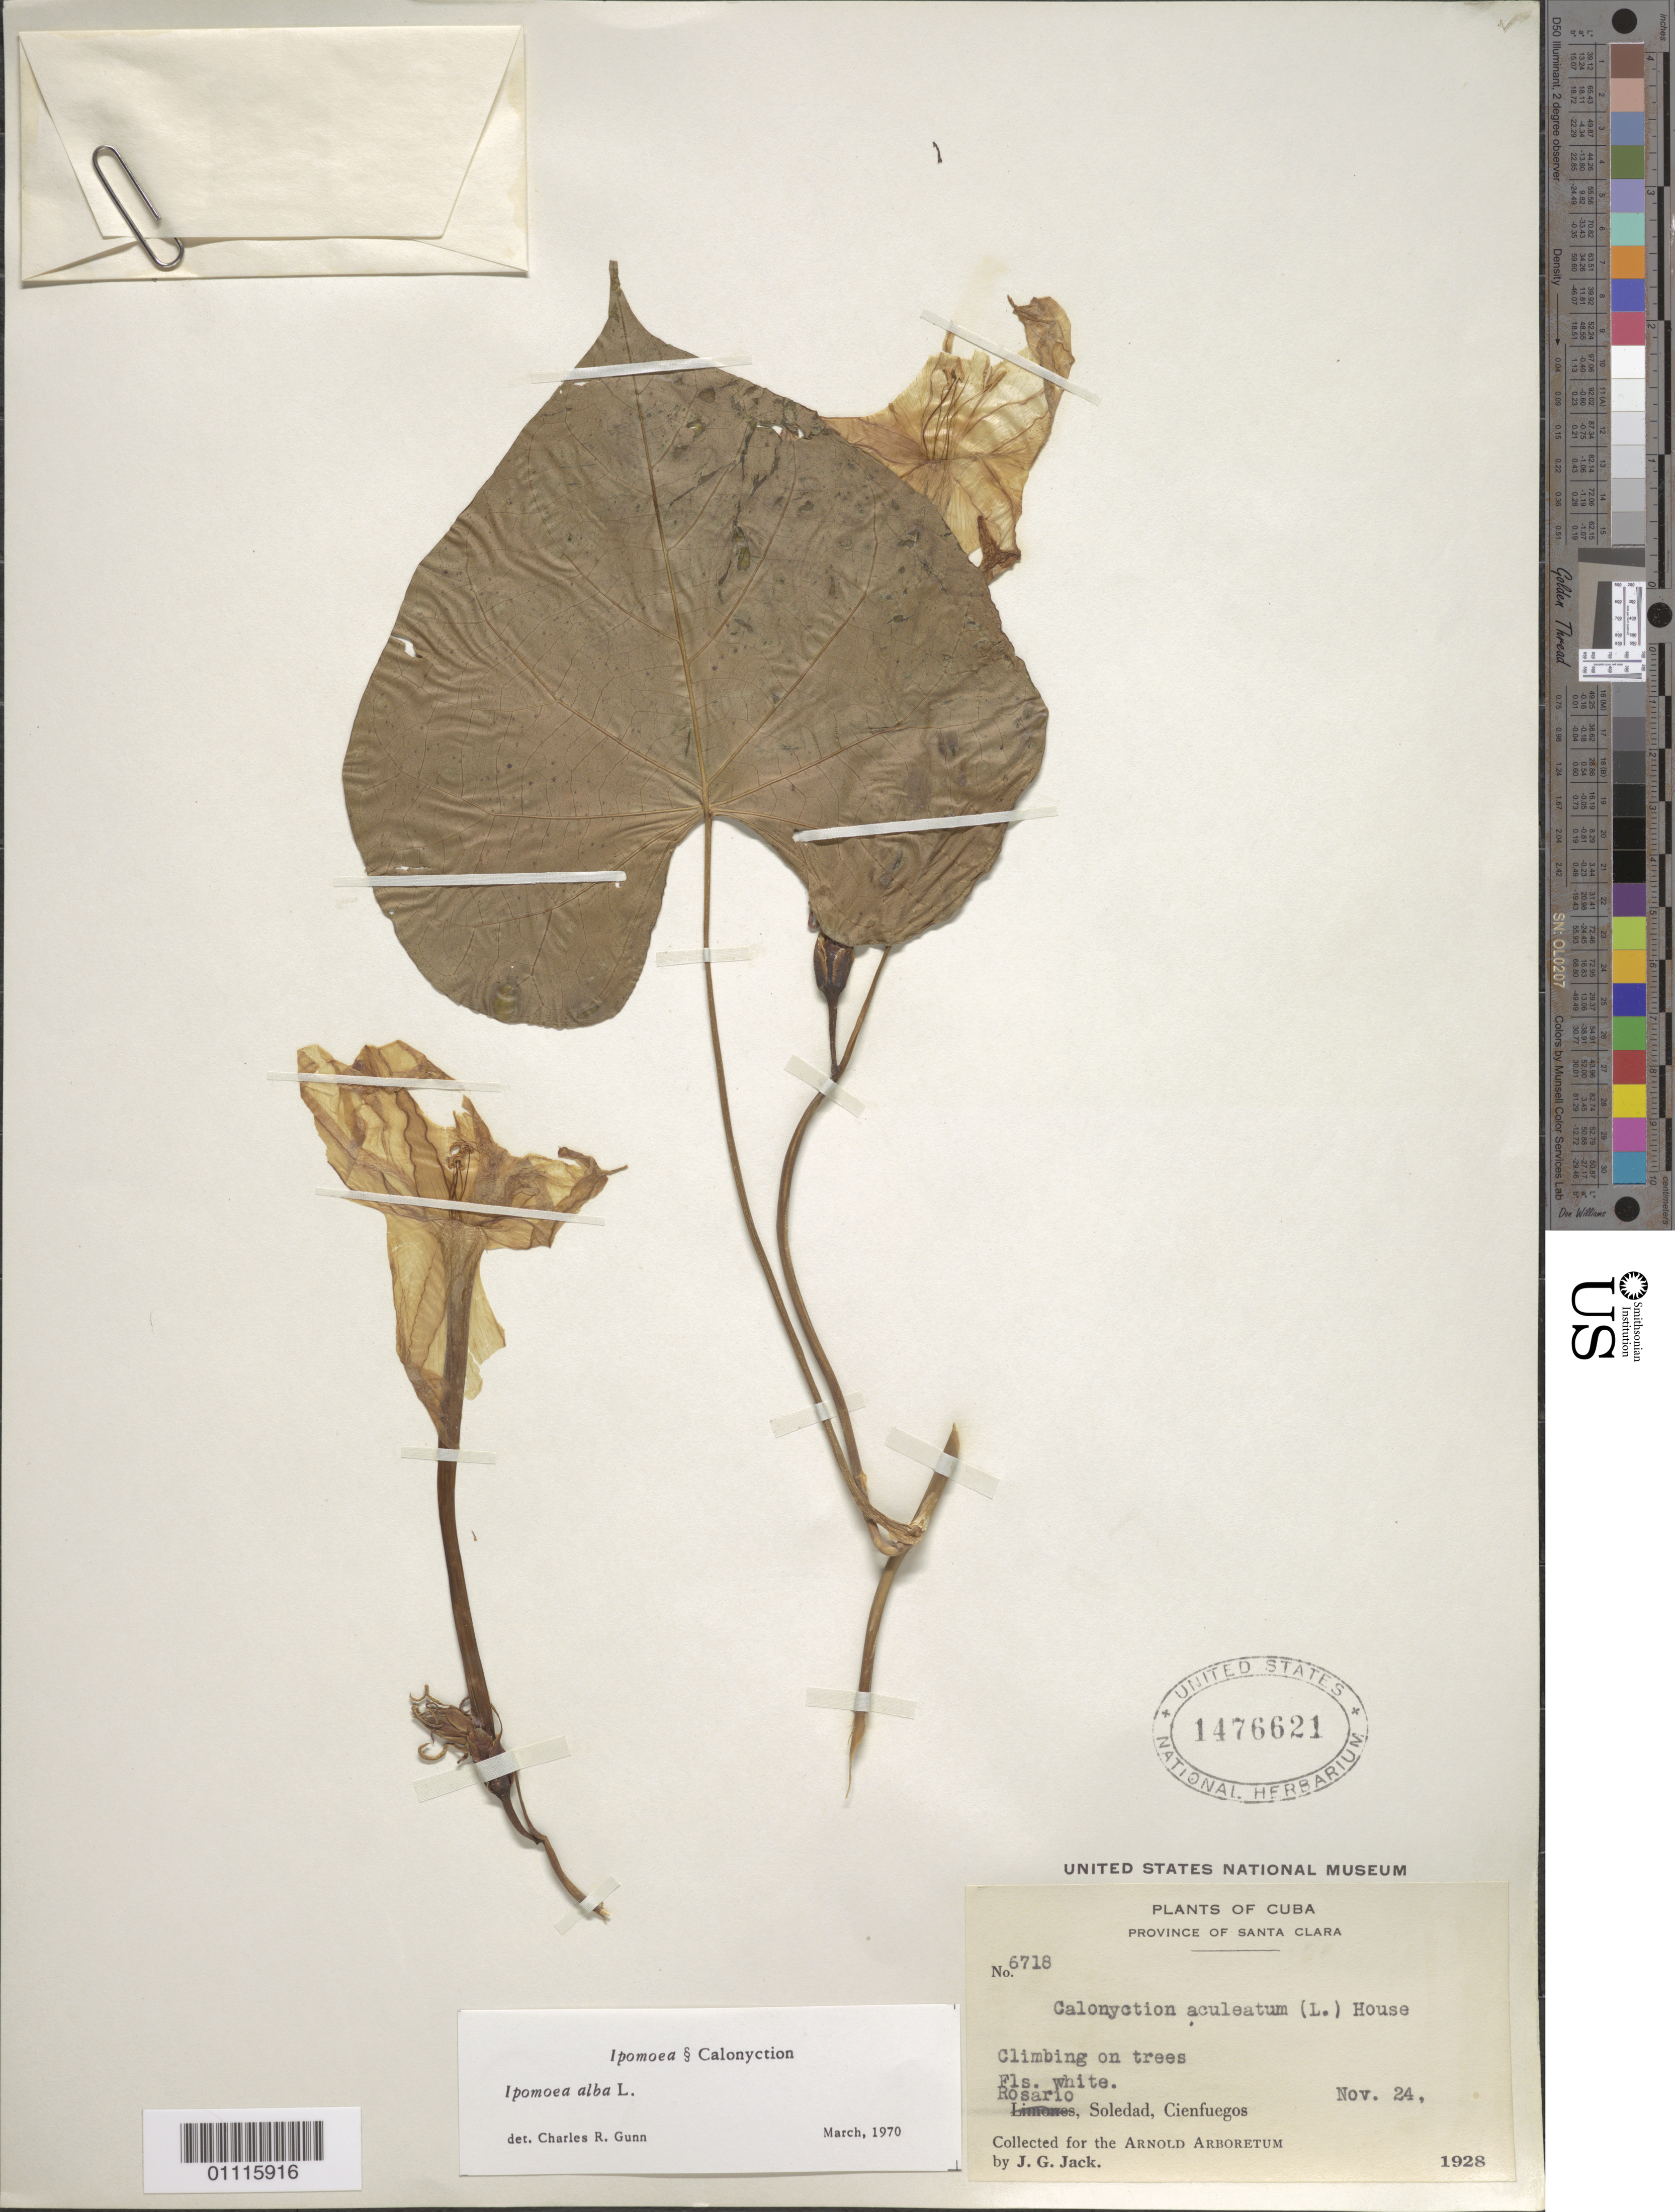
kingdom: Plantae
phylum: Tracheophyta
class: Magnoliopsida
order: Solanales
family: Convolvulaceae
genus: Ipomoea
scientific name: Ipomoea alba L.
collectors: J. G. Jack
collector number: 6718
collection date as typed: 24 Nov 1928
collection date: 1928-11-24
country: Cuba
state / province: Cienfuegos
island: Cuba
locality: Rosario Soledad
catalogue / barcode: US 1476621